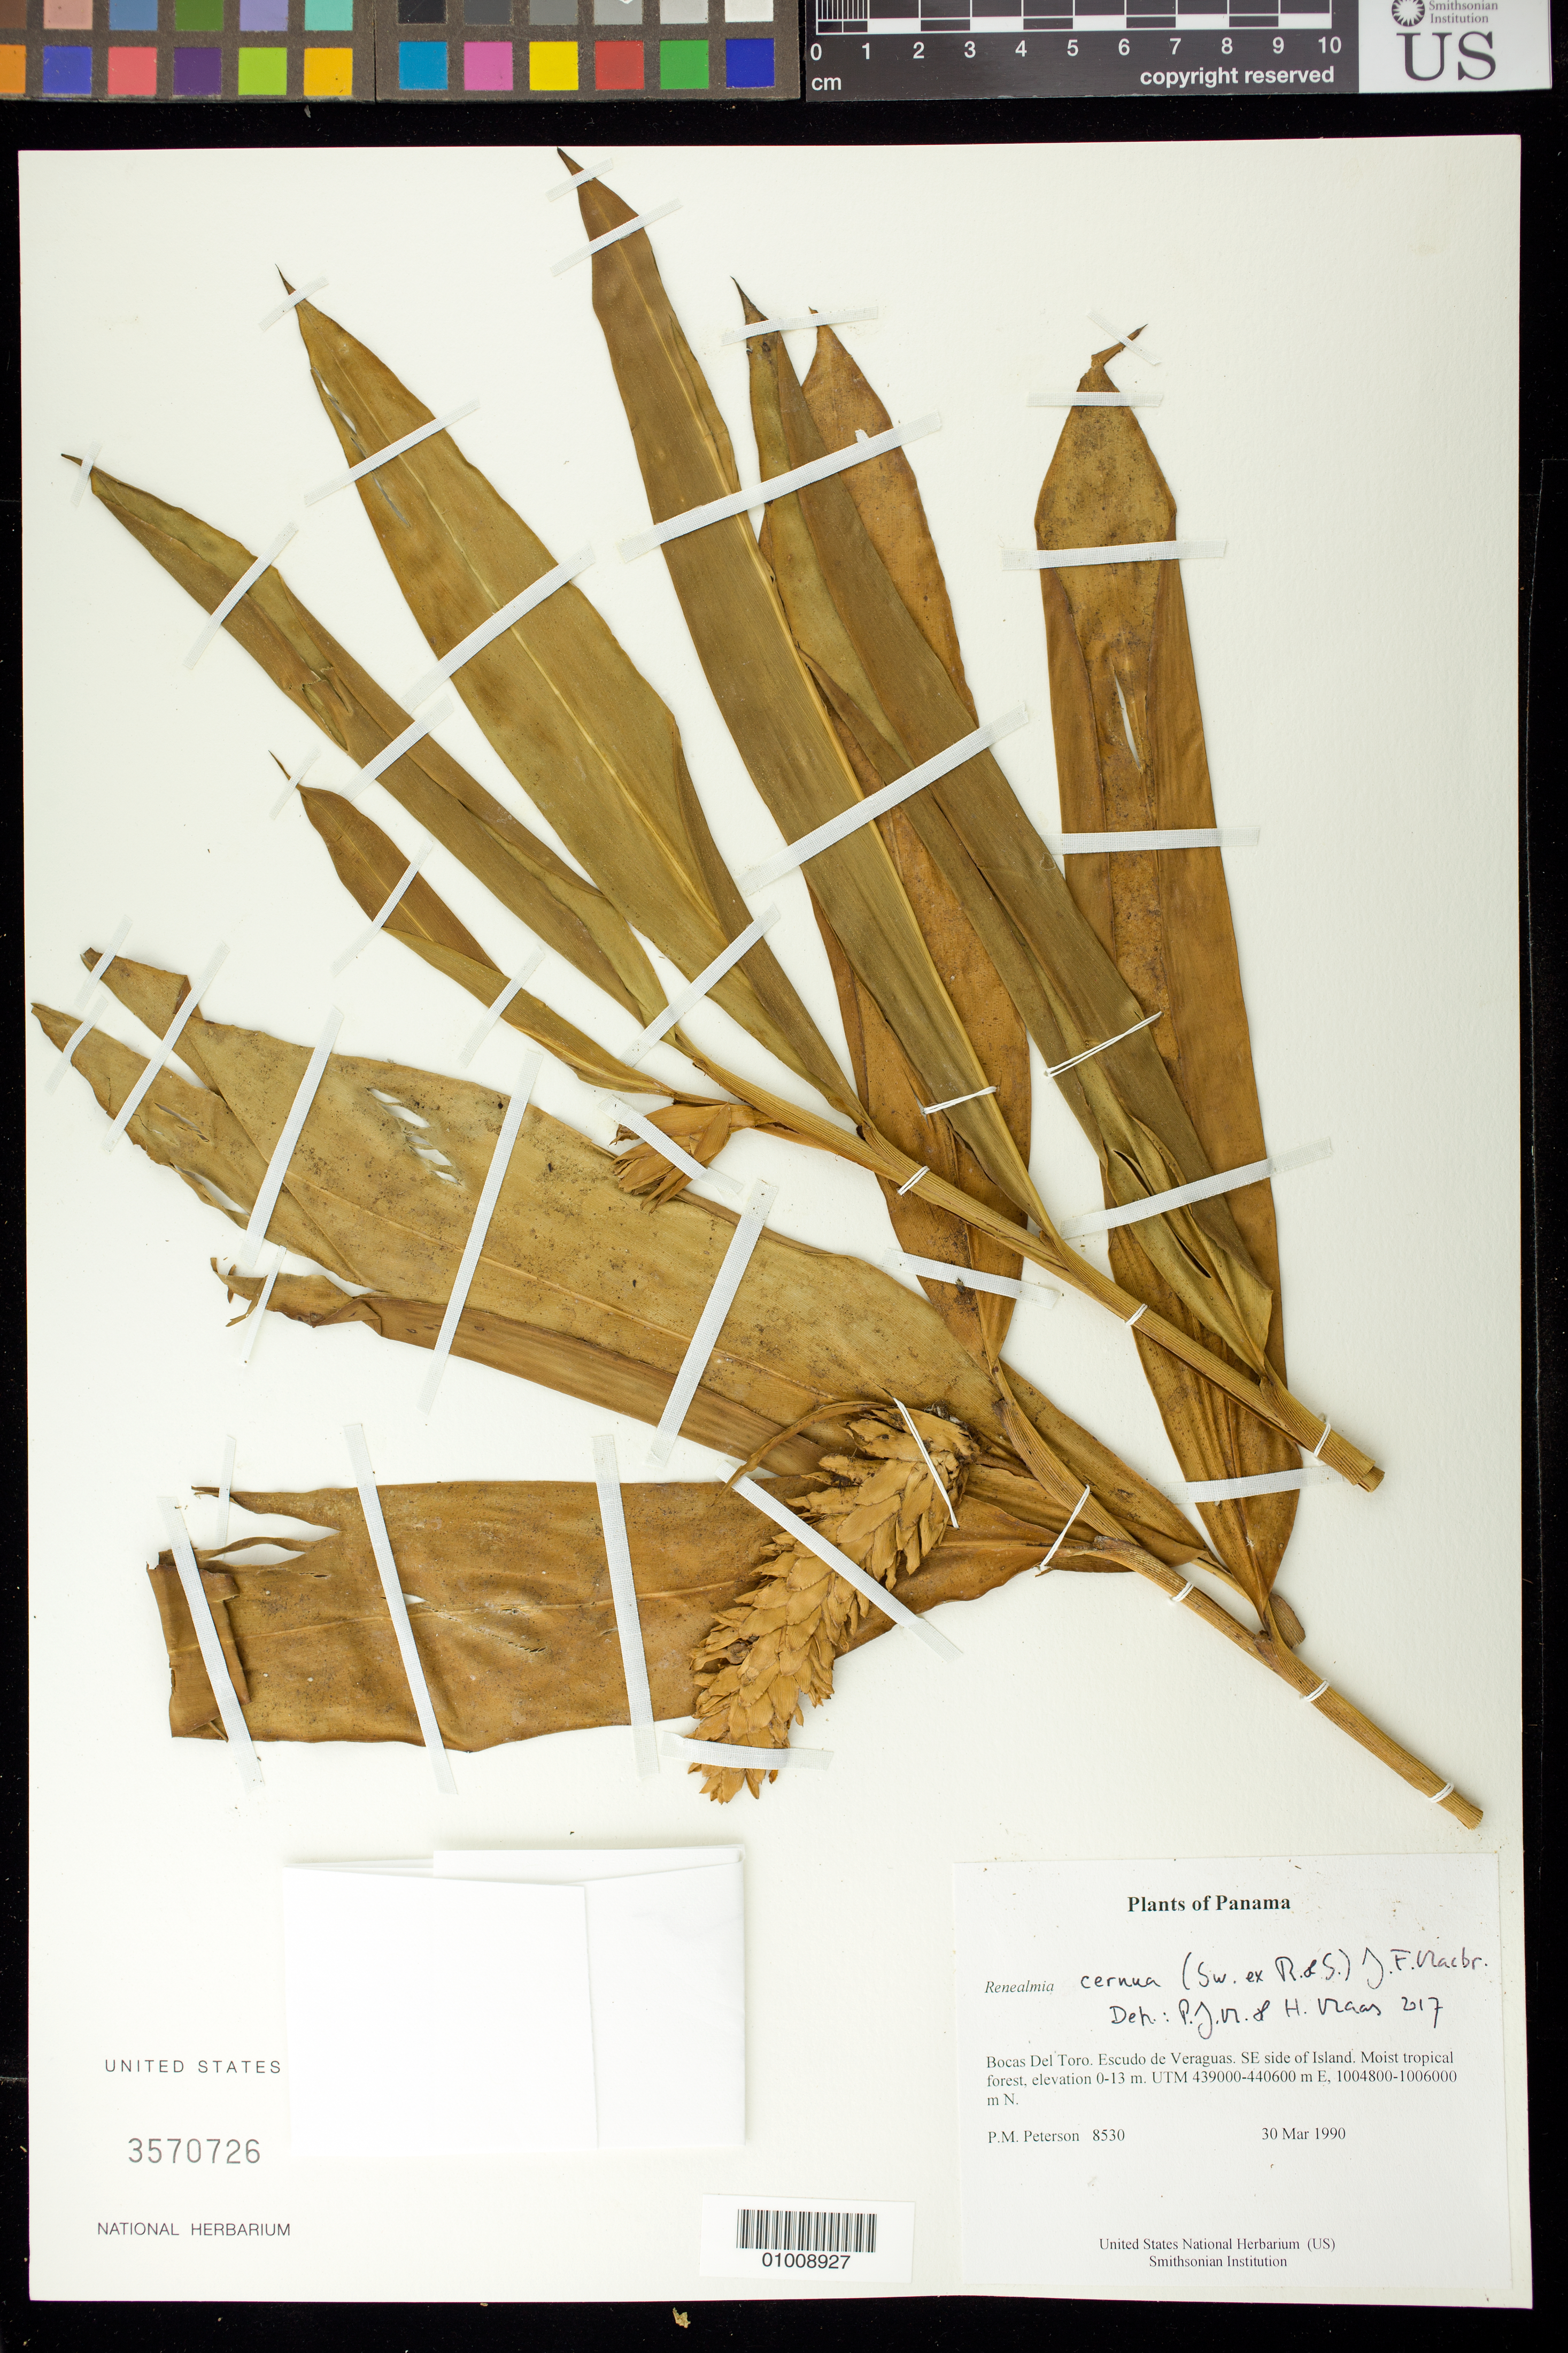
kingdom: Plantae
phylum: Tracheophyta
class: Liliopsida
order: Zingiberales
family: Zingiberaceae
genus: Renealmia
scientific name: Renealmia cernua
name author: (Sw. ex Roem. & Schult.) J.F. Macbr.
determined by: Maas, P. J.; Maas van de Kamer, H.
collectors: P. M. Peterson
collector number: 08530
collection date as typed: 30 Mar 1990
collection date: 1990-03-30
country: Panama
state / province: Bocas del Toro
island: Escudo de Veraguas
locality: SE side of Island.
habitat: Moist tropical forest, elevation 0-13 m. UTM 439000-440600 m E, 1004800-1006000 m N.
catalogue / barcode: US 3570726